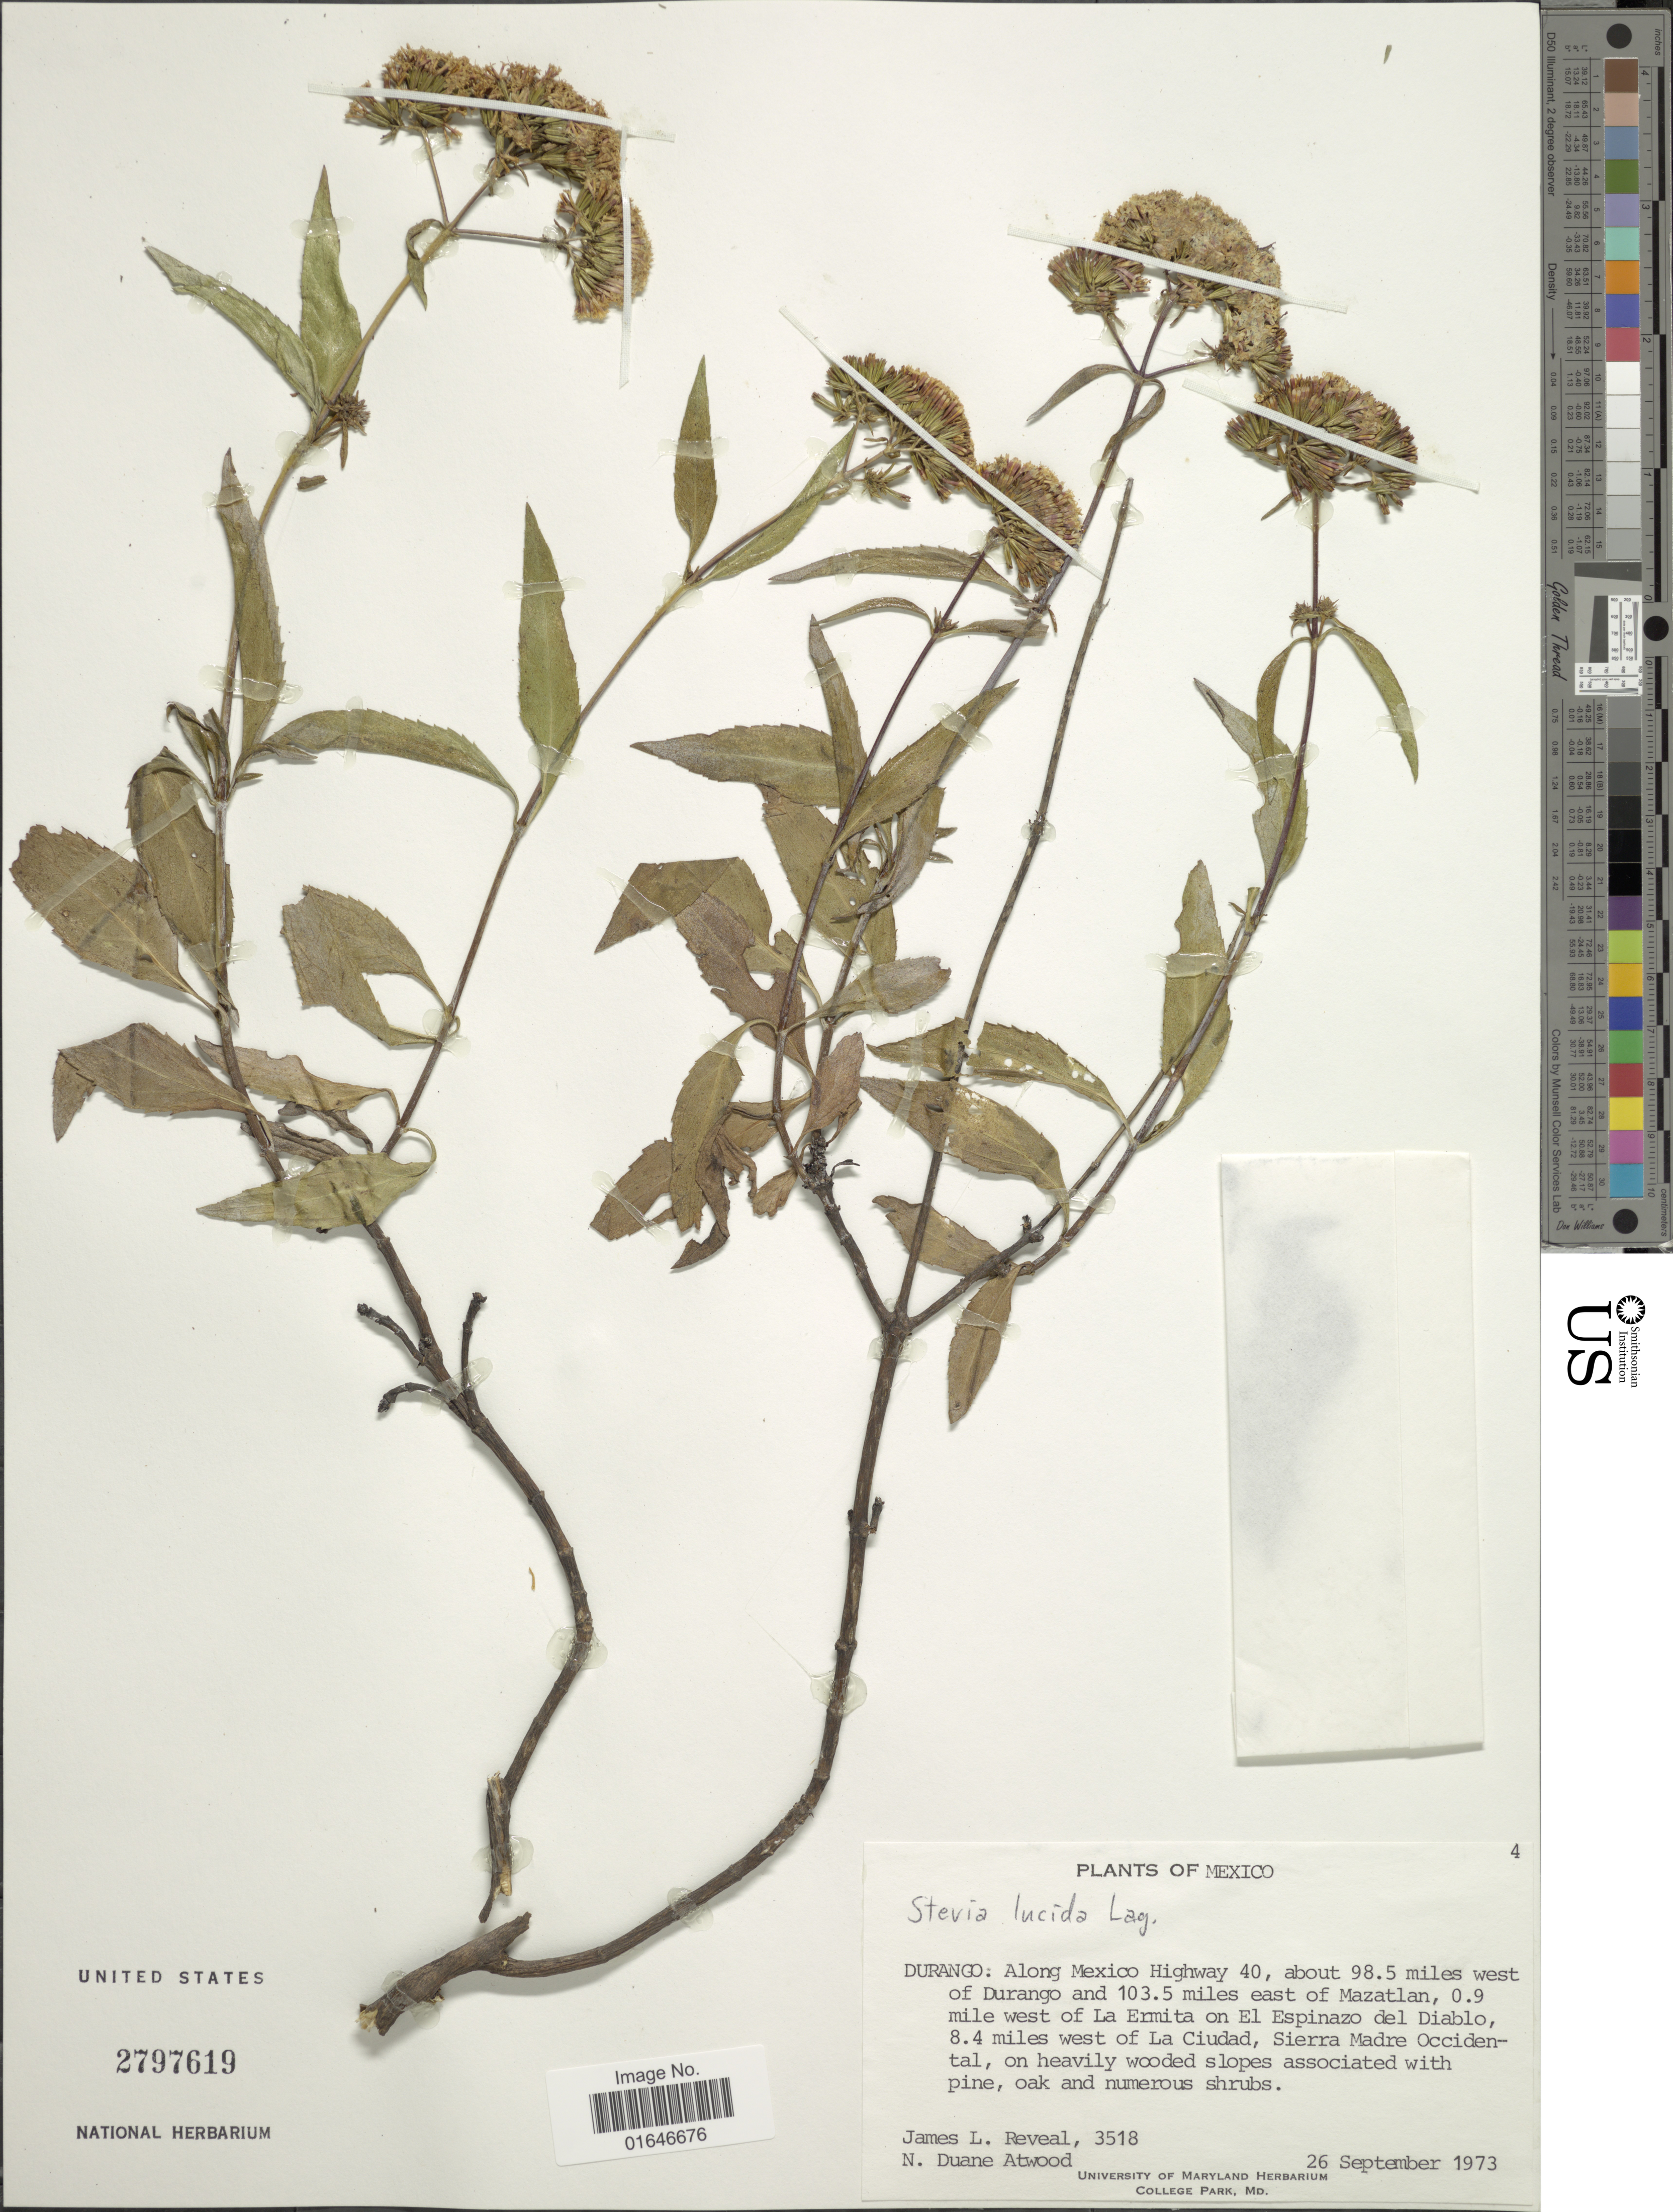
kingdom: Plantae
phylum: Tracheophyta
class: Magnoliopsida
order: Asterales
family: Asteraceae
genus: Stevia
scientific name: Stevia lucida var. lucida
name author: Lag.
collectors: J. L. Reveal & N. Atwood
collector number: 3518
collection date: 1973-09-26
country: Mexico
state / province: Durango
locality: Along Mexico Highway 40, about 98.5 miles west of Durango and 103.5 miles east of Mazatlan, 0.9 miles west of La Ernita on EL Espinazo del Diablo, 8.4 miles west of La Cuidad, Sierra Madre Occidental.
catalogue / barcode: US 2797619